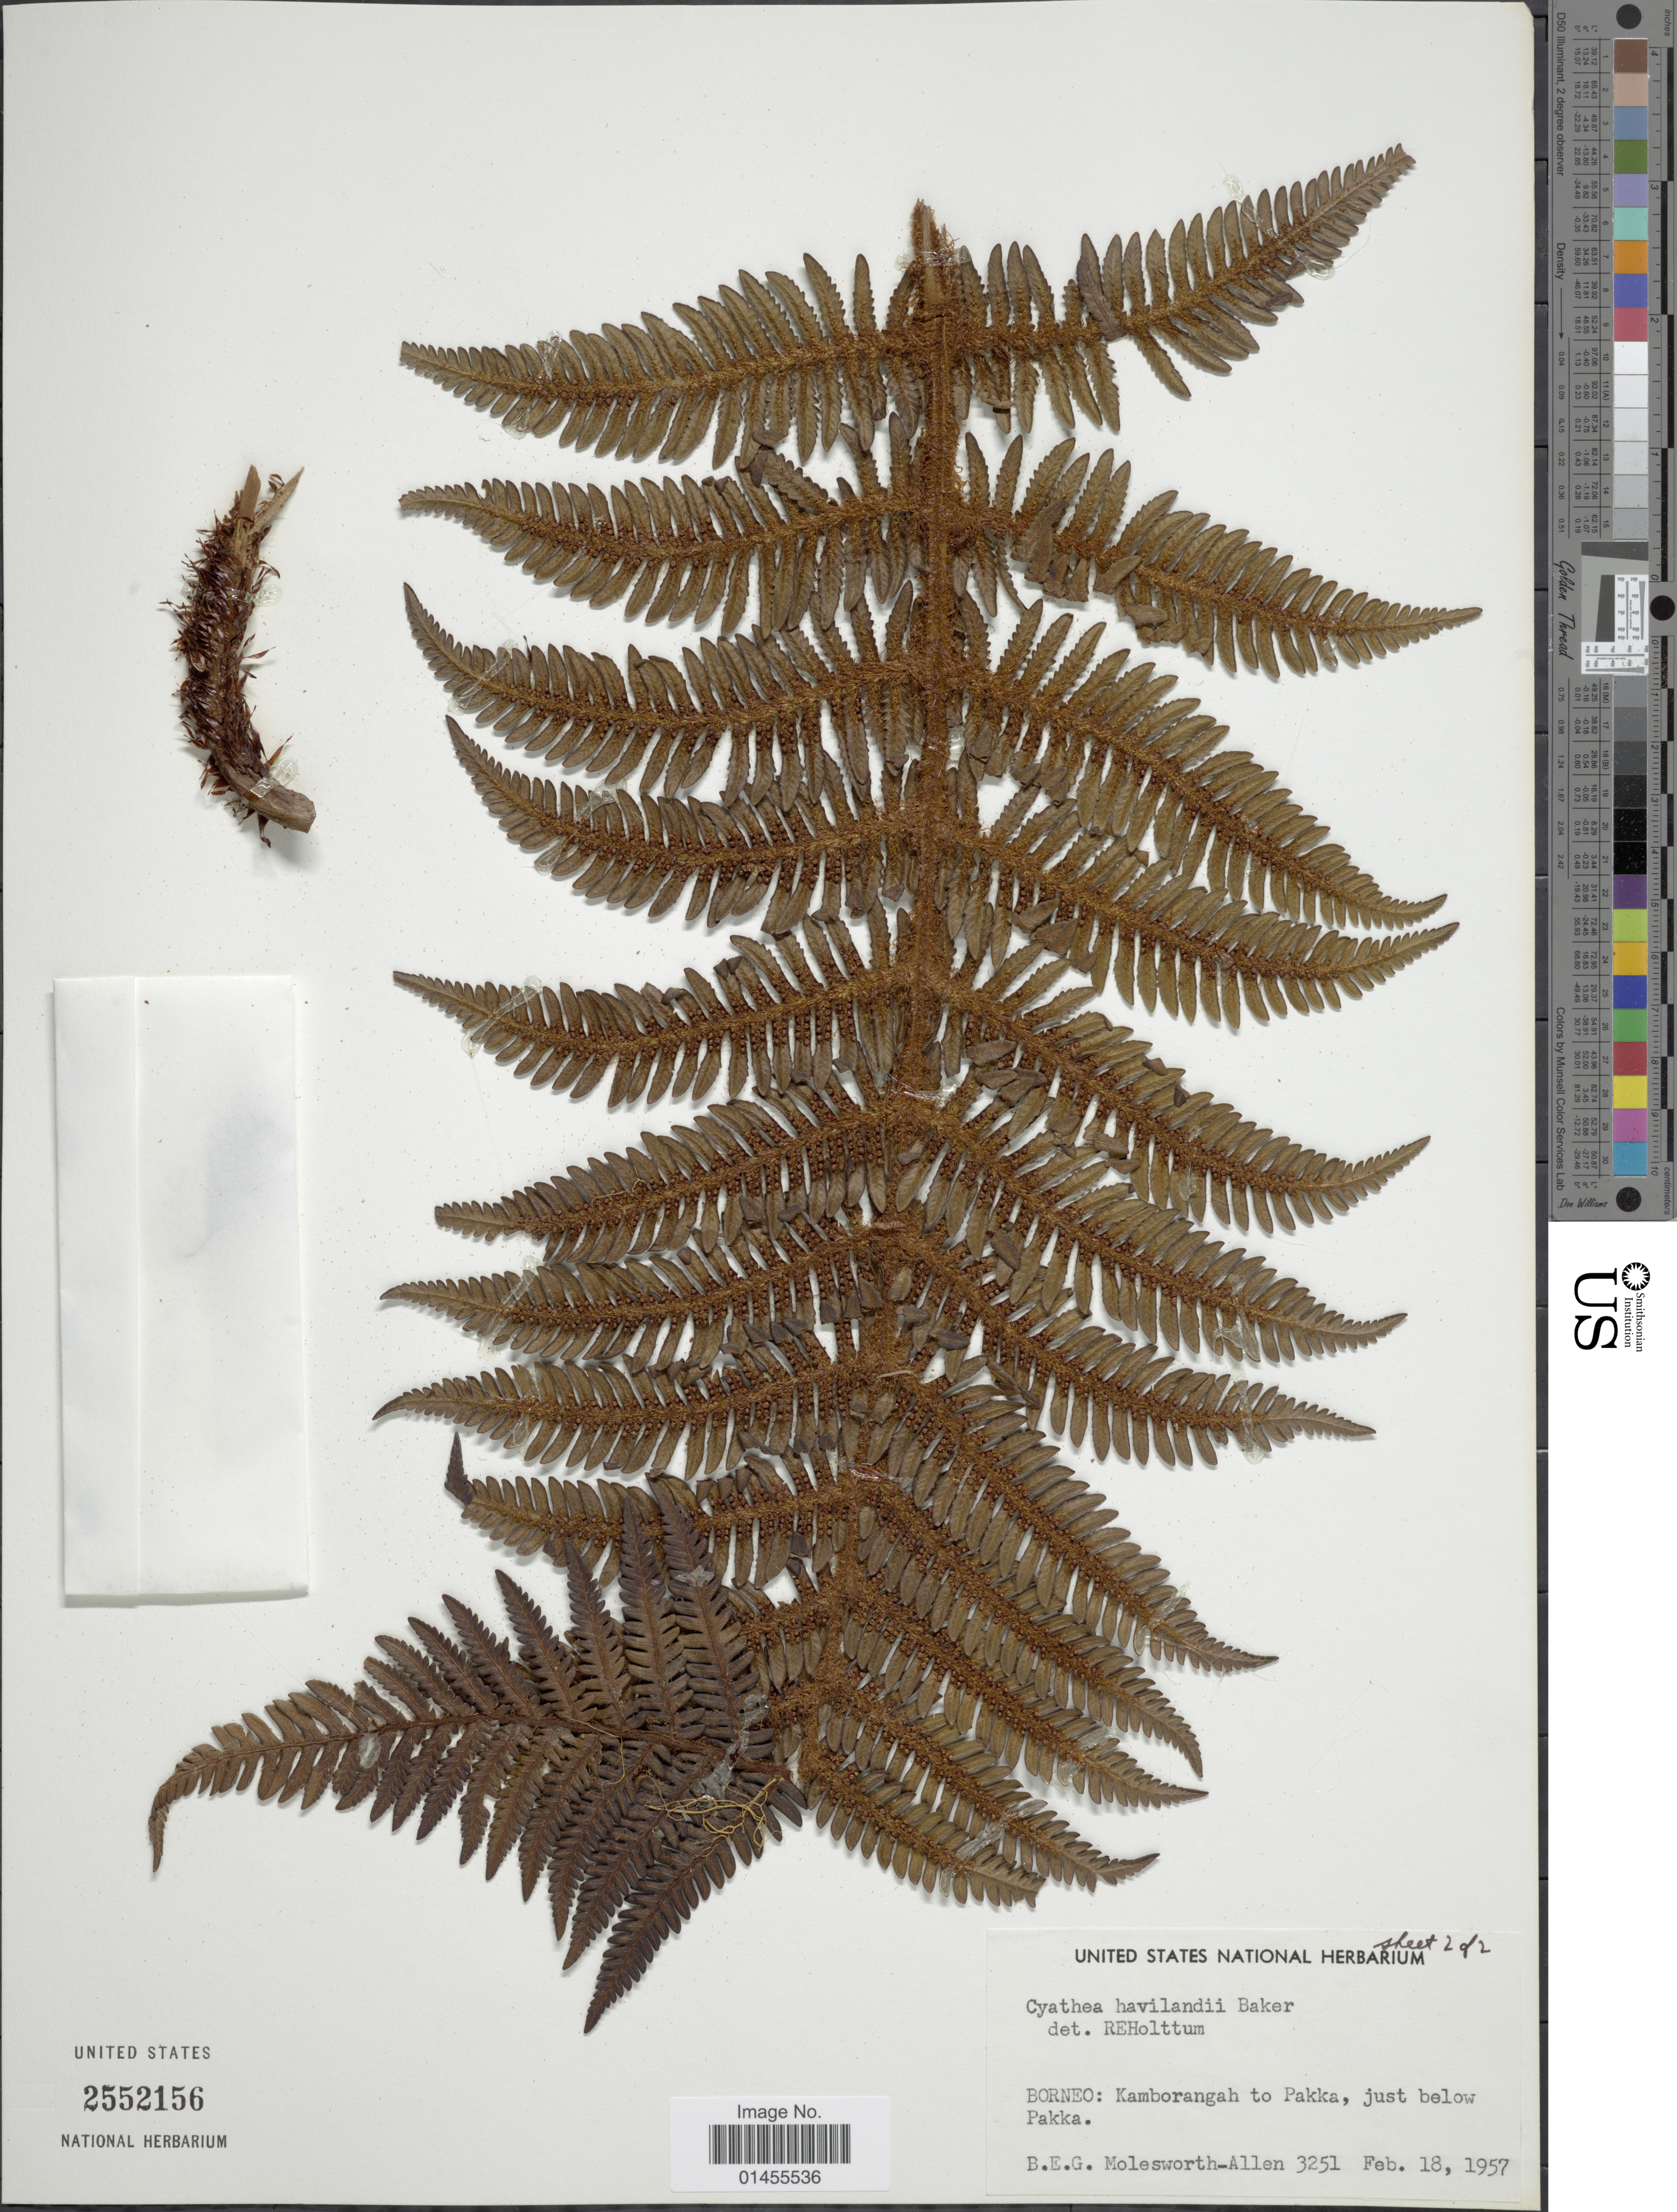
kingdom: Plantae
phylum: Tracheophyta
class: Polypodiopsida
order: Cyatheales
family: Cyatheaceae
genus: Alsophila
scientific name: Alsophila havilandii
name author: (Baker) R.M. Tryon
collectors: B. E. G. Molesworth-Allen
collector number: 3251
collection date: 1957-02-18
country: Malaysia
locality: Borneo: Kamborangah to pakka, just below Pakka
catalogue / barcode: US 2552156